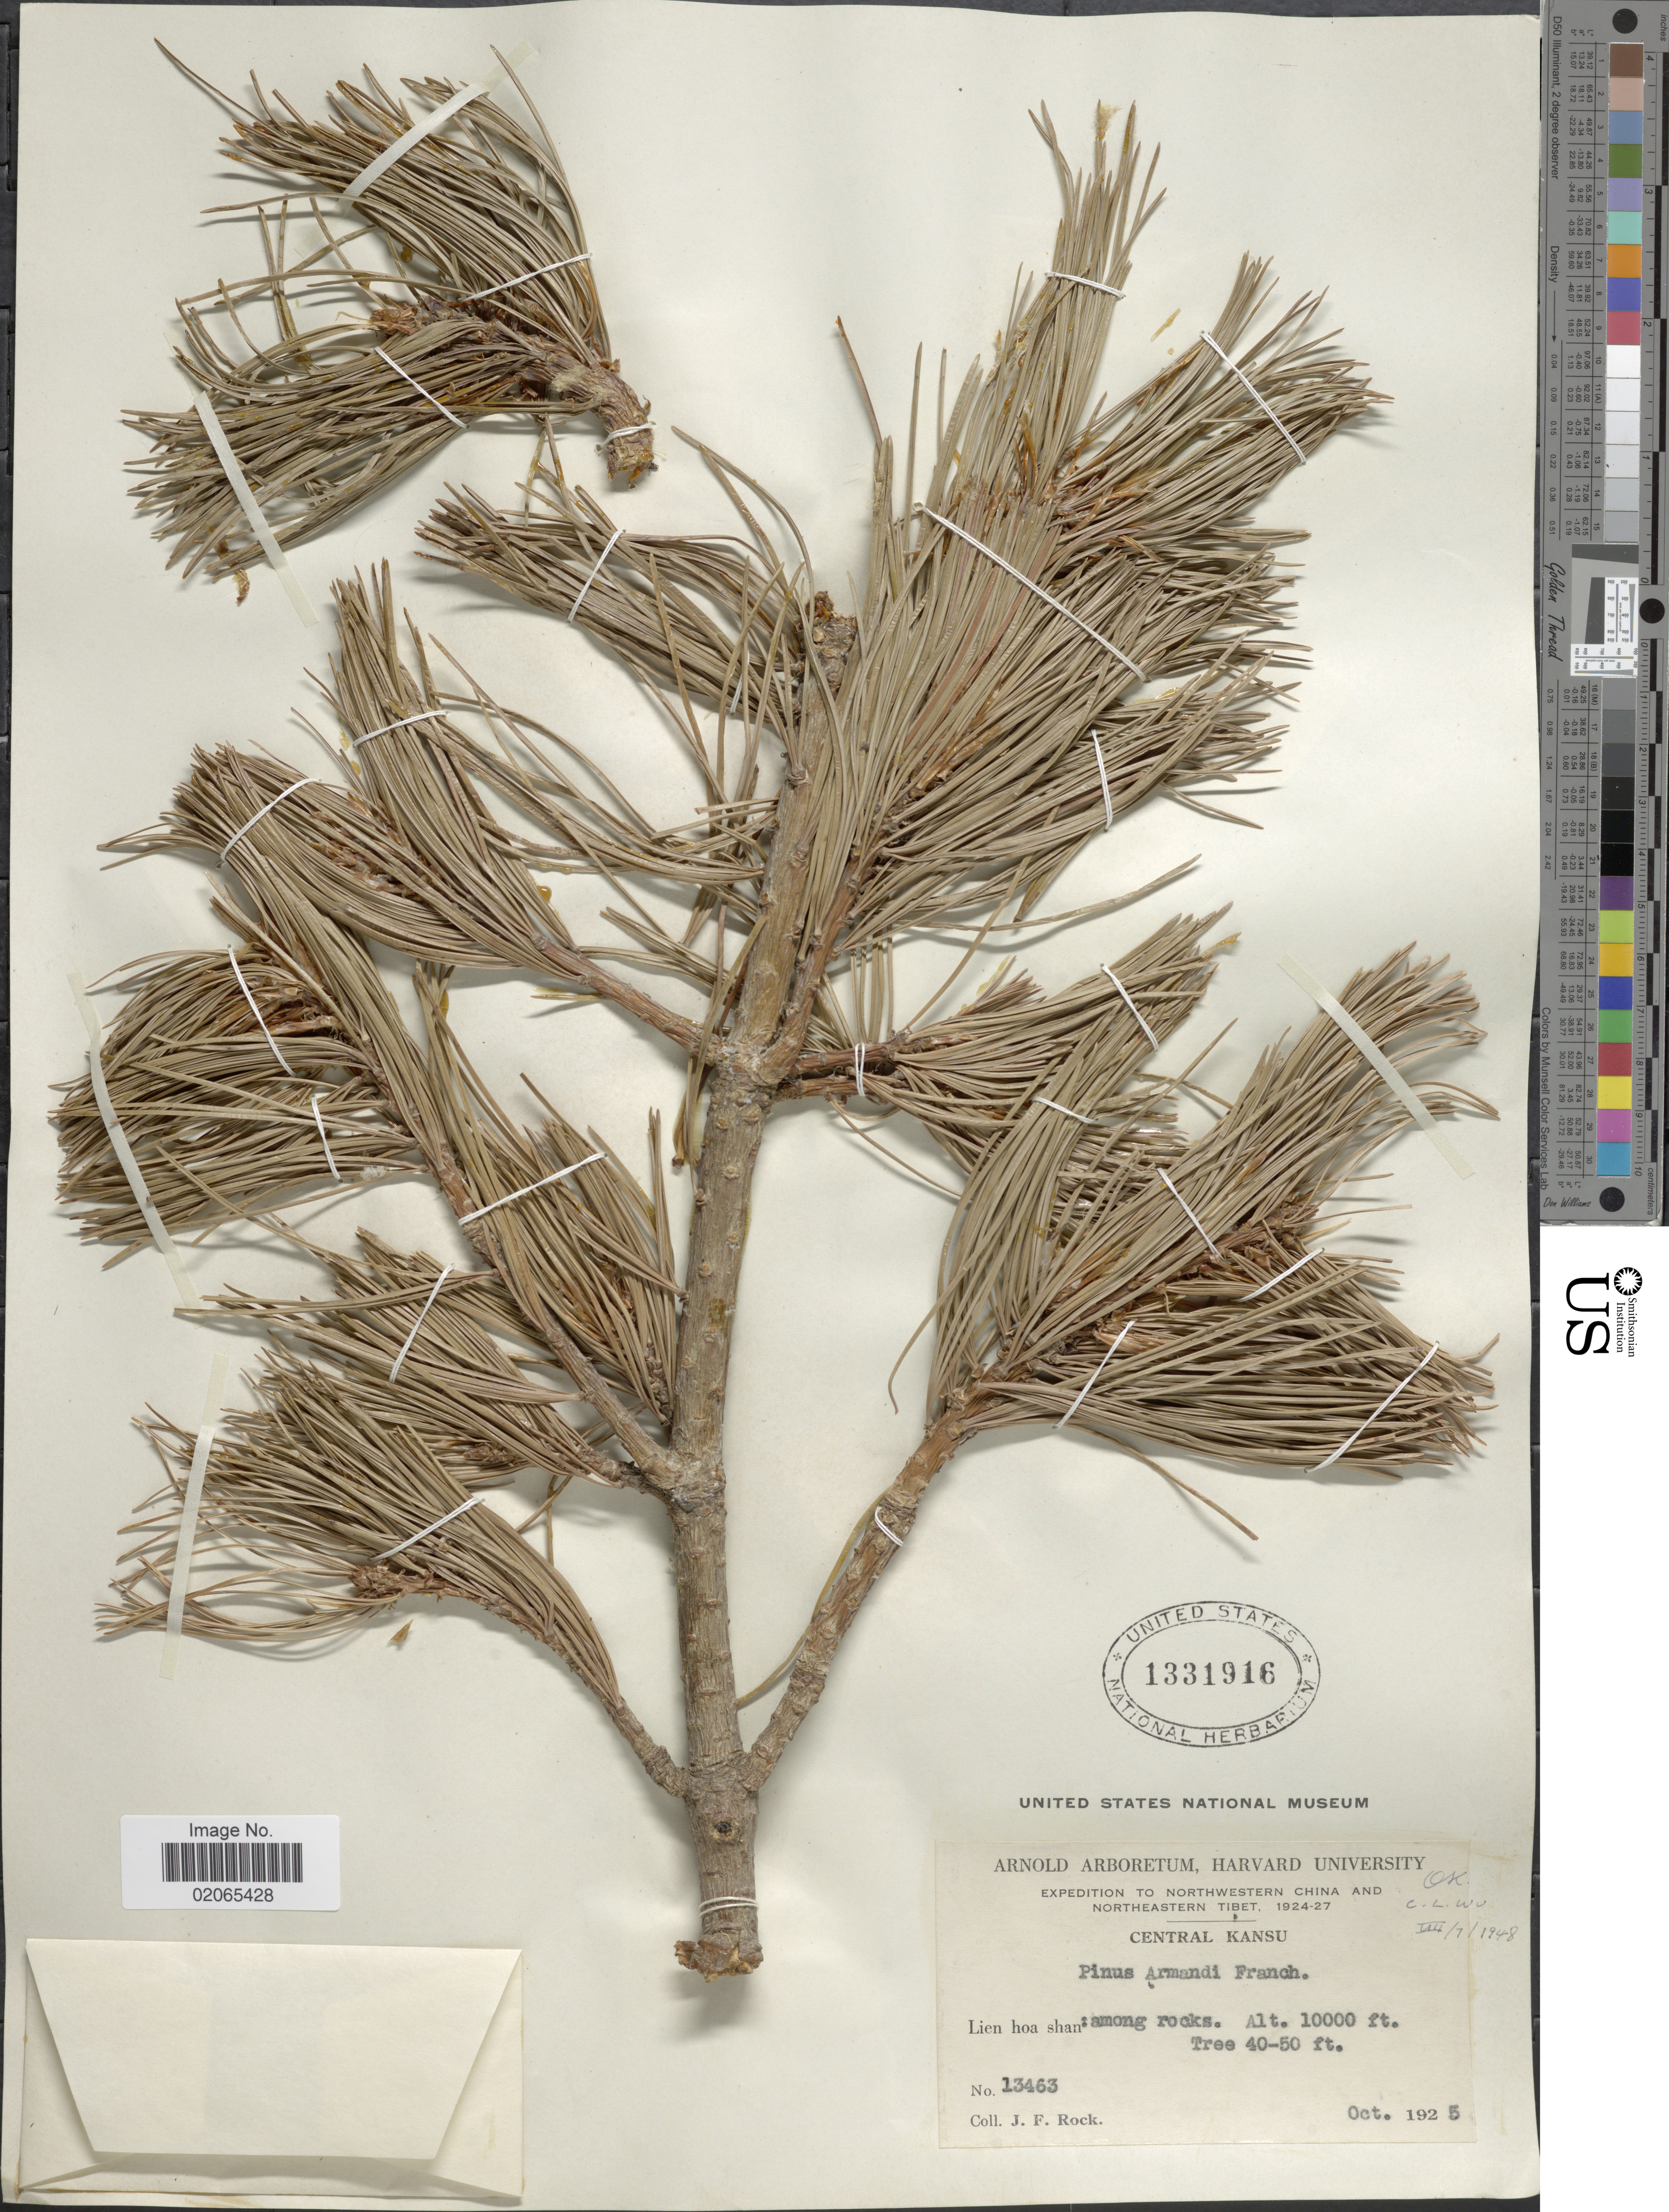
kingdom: Plantae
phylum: Tracheophyta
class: Pinopsida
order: Pinales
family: Pinaceae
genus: Pinus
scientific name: Pinus armandii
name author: Franch.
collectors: J. Rock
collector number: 13463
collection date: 1925-10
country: China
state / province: Gansu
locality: Central Kansu, Lien hia shan, Northwestern China and Northeastern Tibet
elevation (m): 305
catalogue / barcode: US 1331916